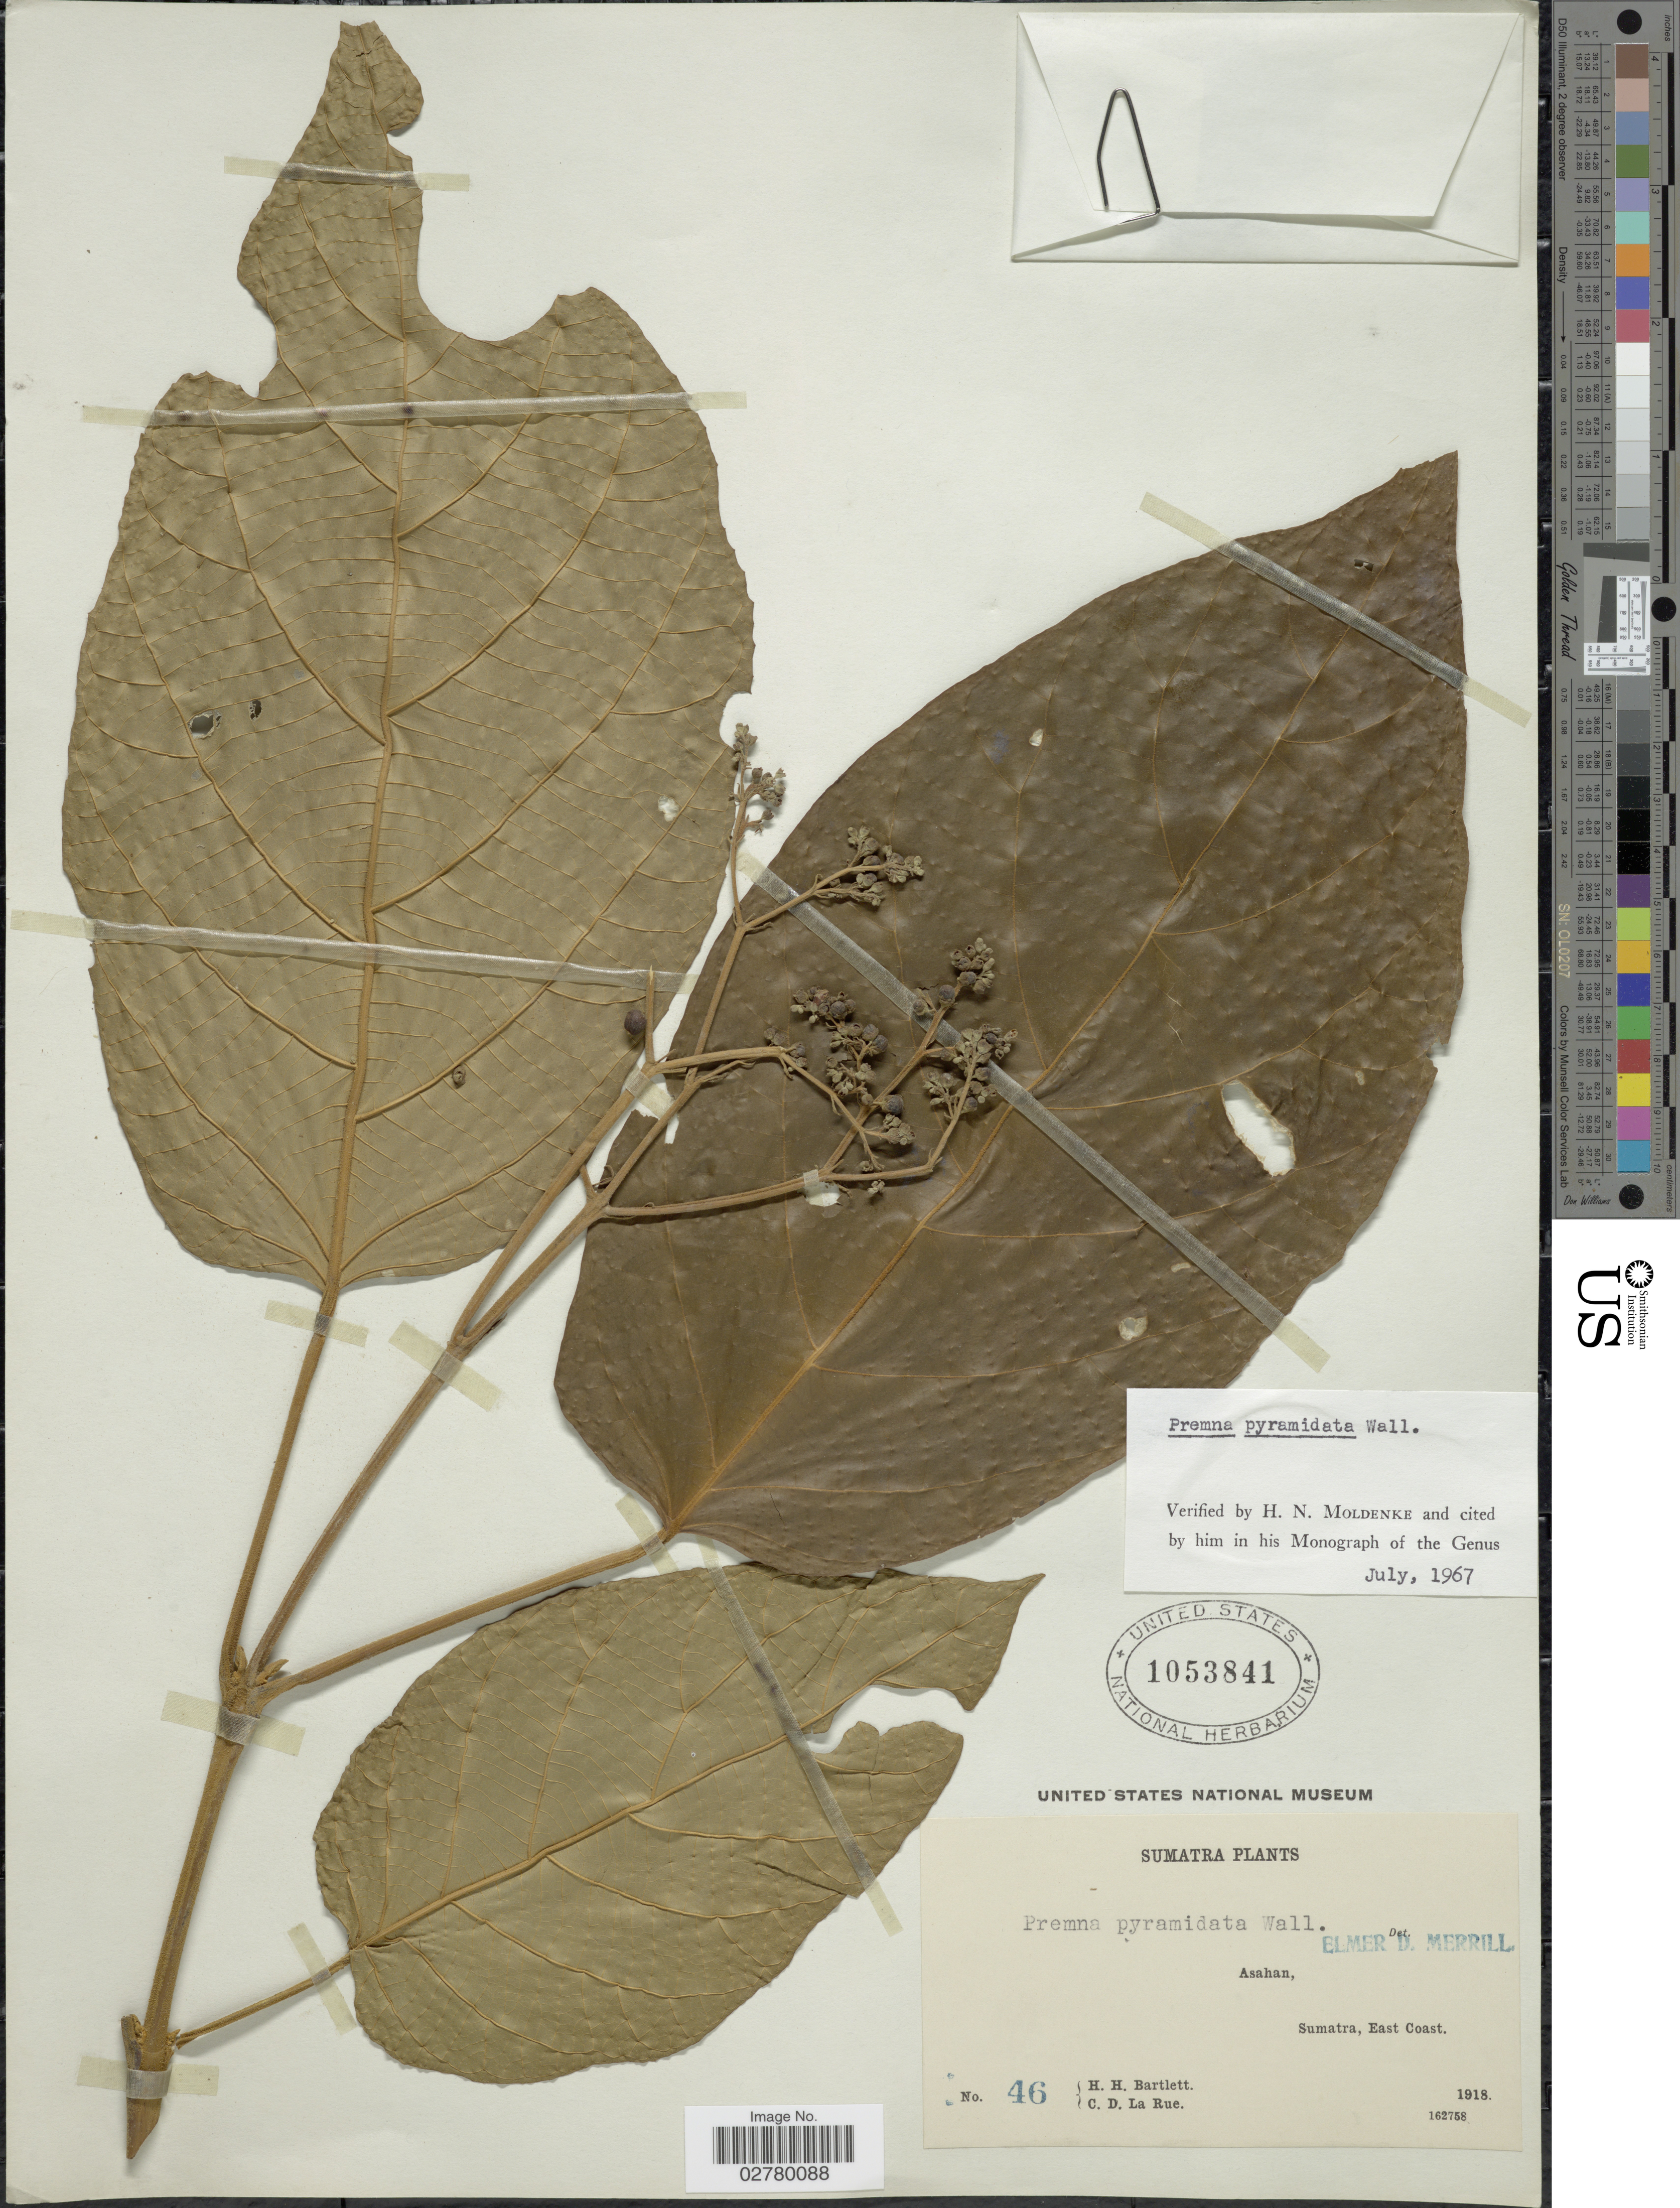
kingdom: Plantae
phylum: Tracheophyta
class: Magnoliopsida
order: Lamiales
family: Lamiaceae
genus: Premna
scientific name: Premna pyramidata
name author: Wall. ex Schauer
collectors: H. H. Bartlett & C. La Rue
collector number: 46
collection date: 1918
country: Indonesia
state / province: Sumatra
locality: Asahan, East Coast.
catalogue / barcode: US 1053841